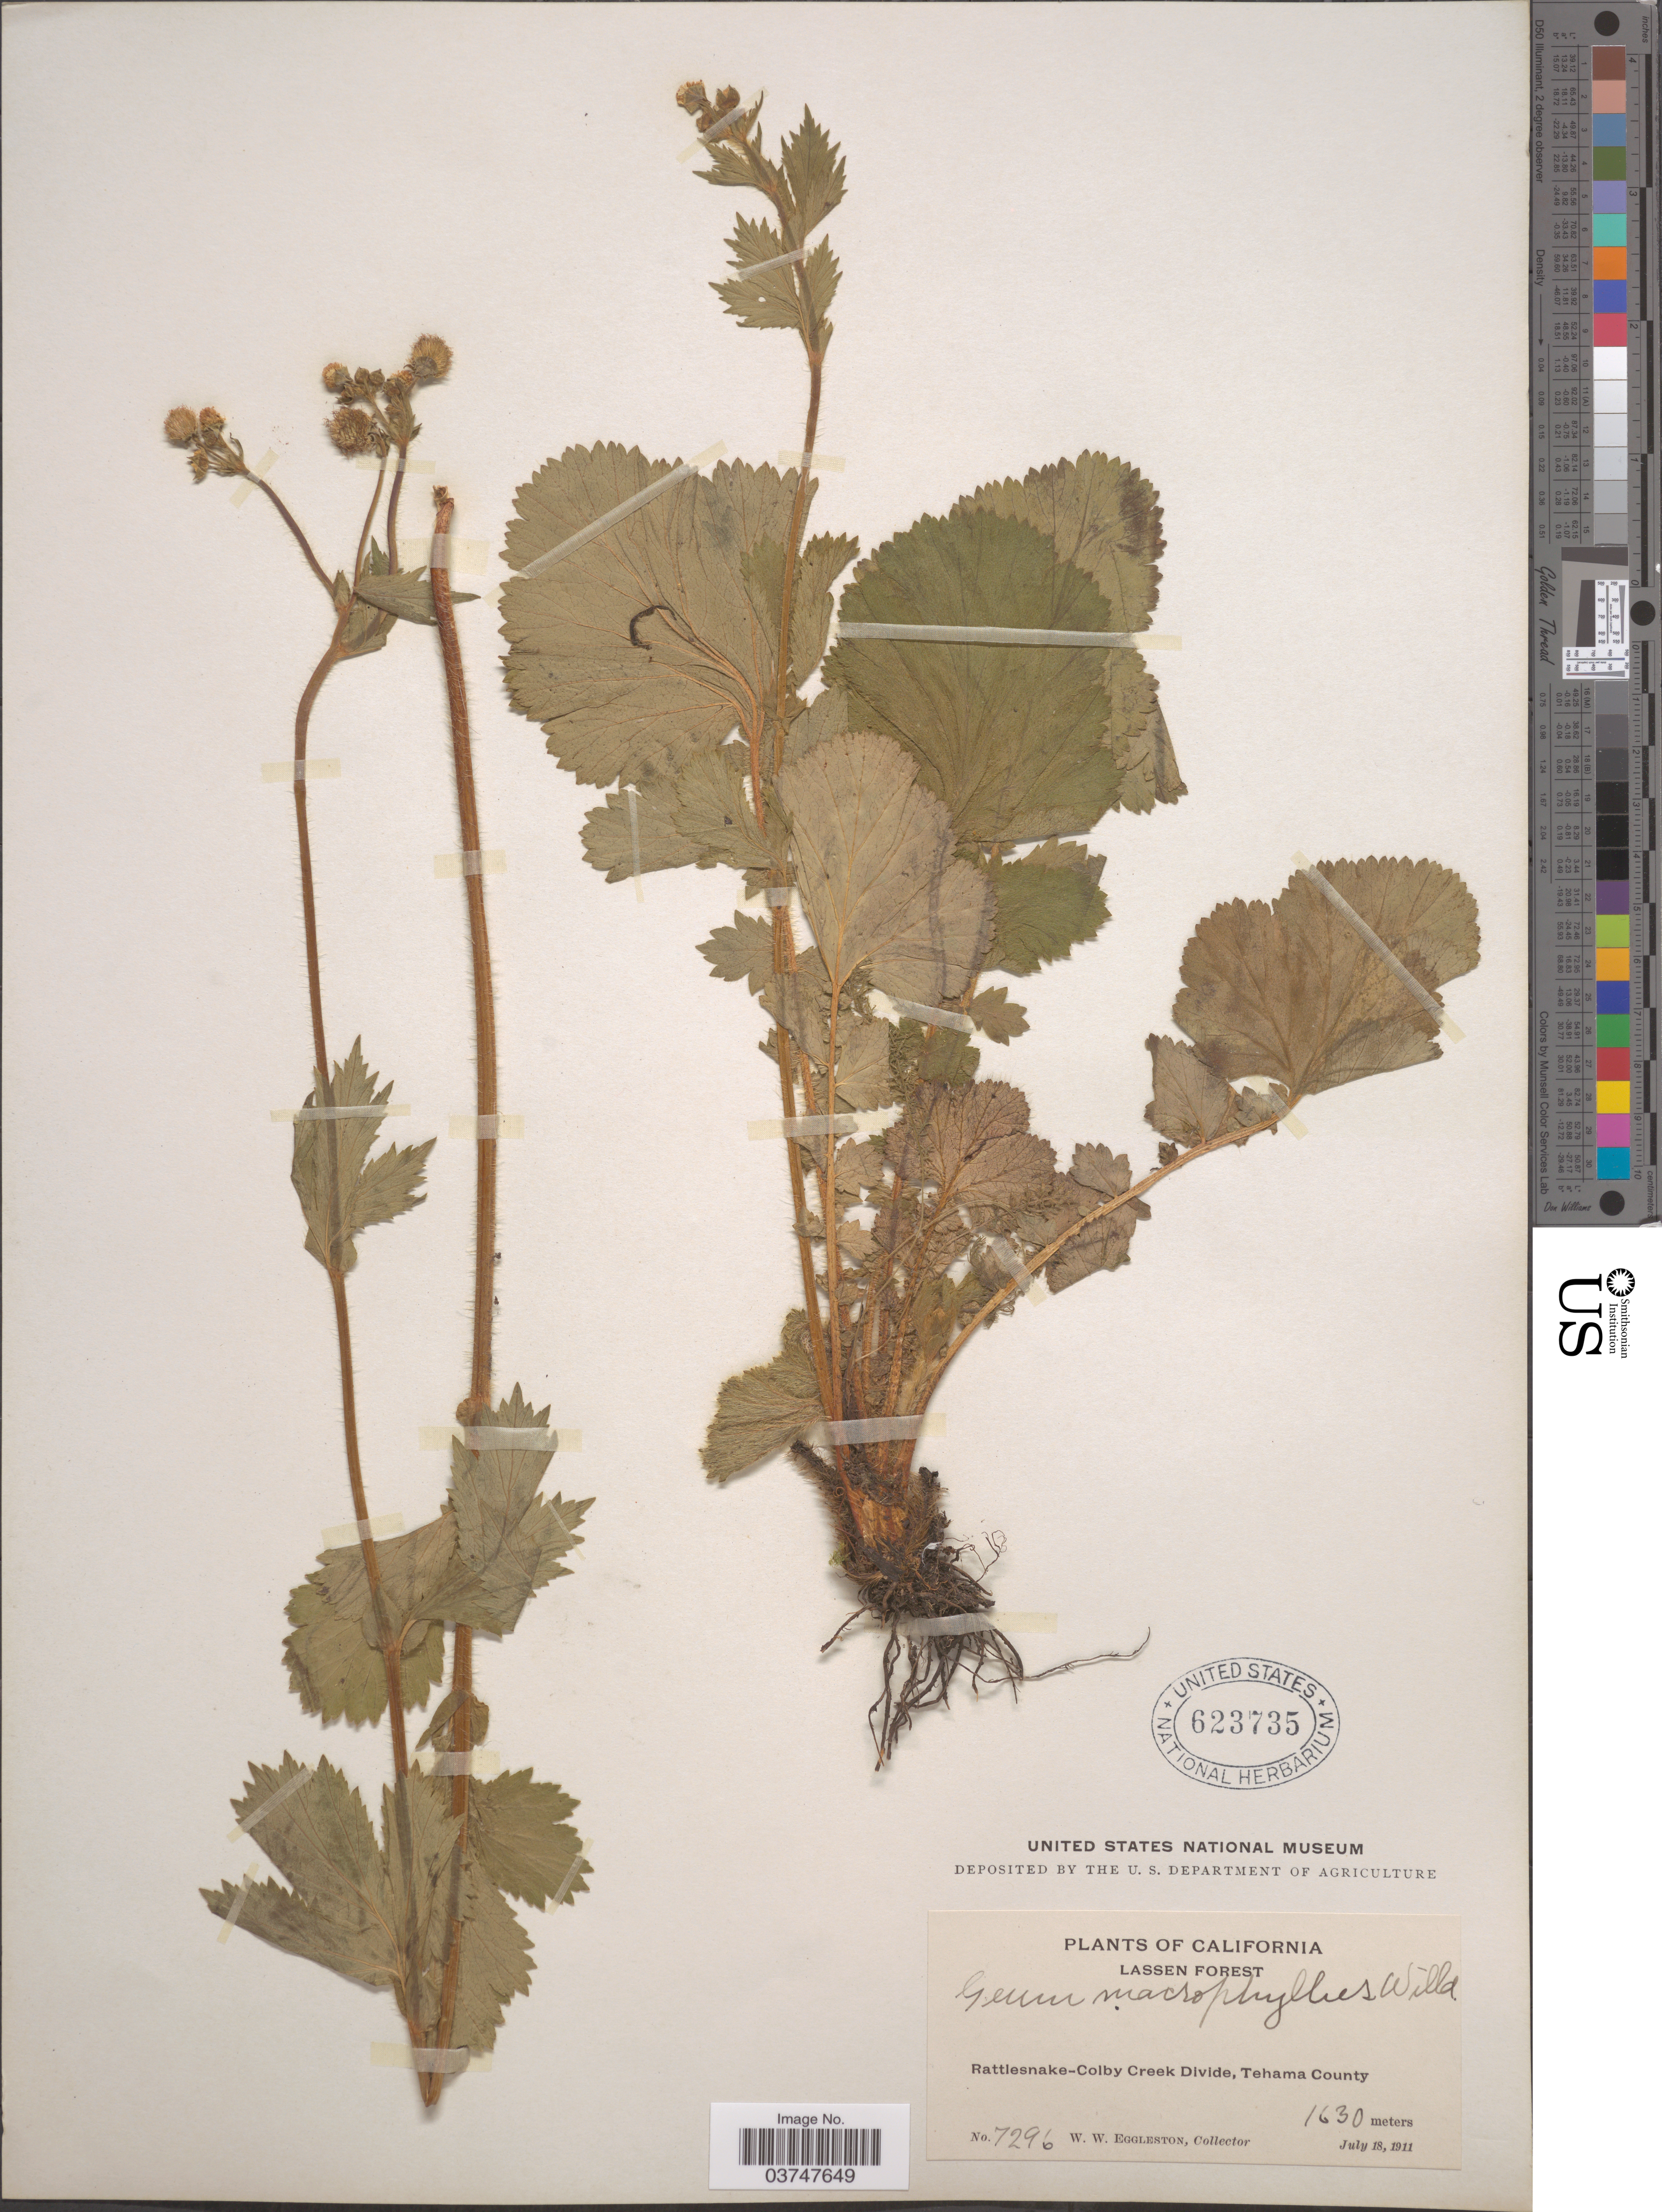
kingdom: Plantae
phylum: Tracheophyta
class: Magnoliopsida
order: Rosales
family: Rosaceae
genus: Geum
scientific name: Geum macrophyllum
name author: Willd.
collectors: W. W. Eggleston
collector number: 7296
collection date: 1911-07-18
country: United States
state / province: California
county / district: Tehama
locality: Lassen Forest. Rattlesnake-Colby Creek Divide, Tehama County.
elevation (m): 1630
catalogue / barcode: US 623735